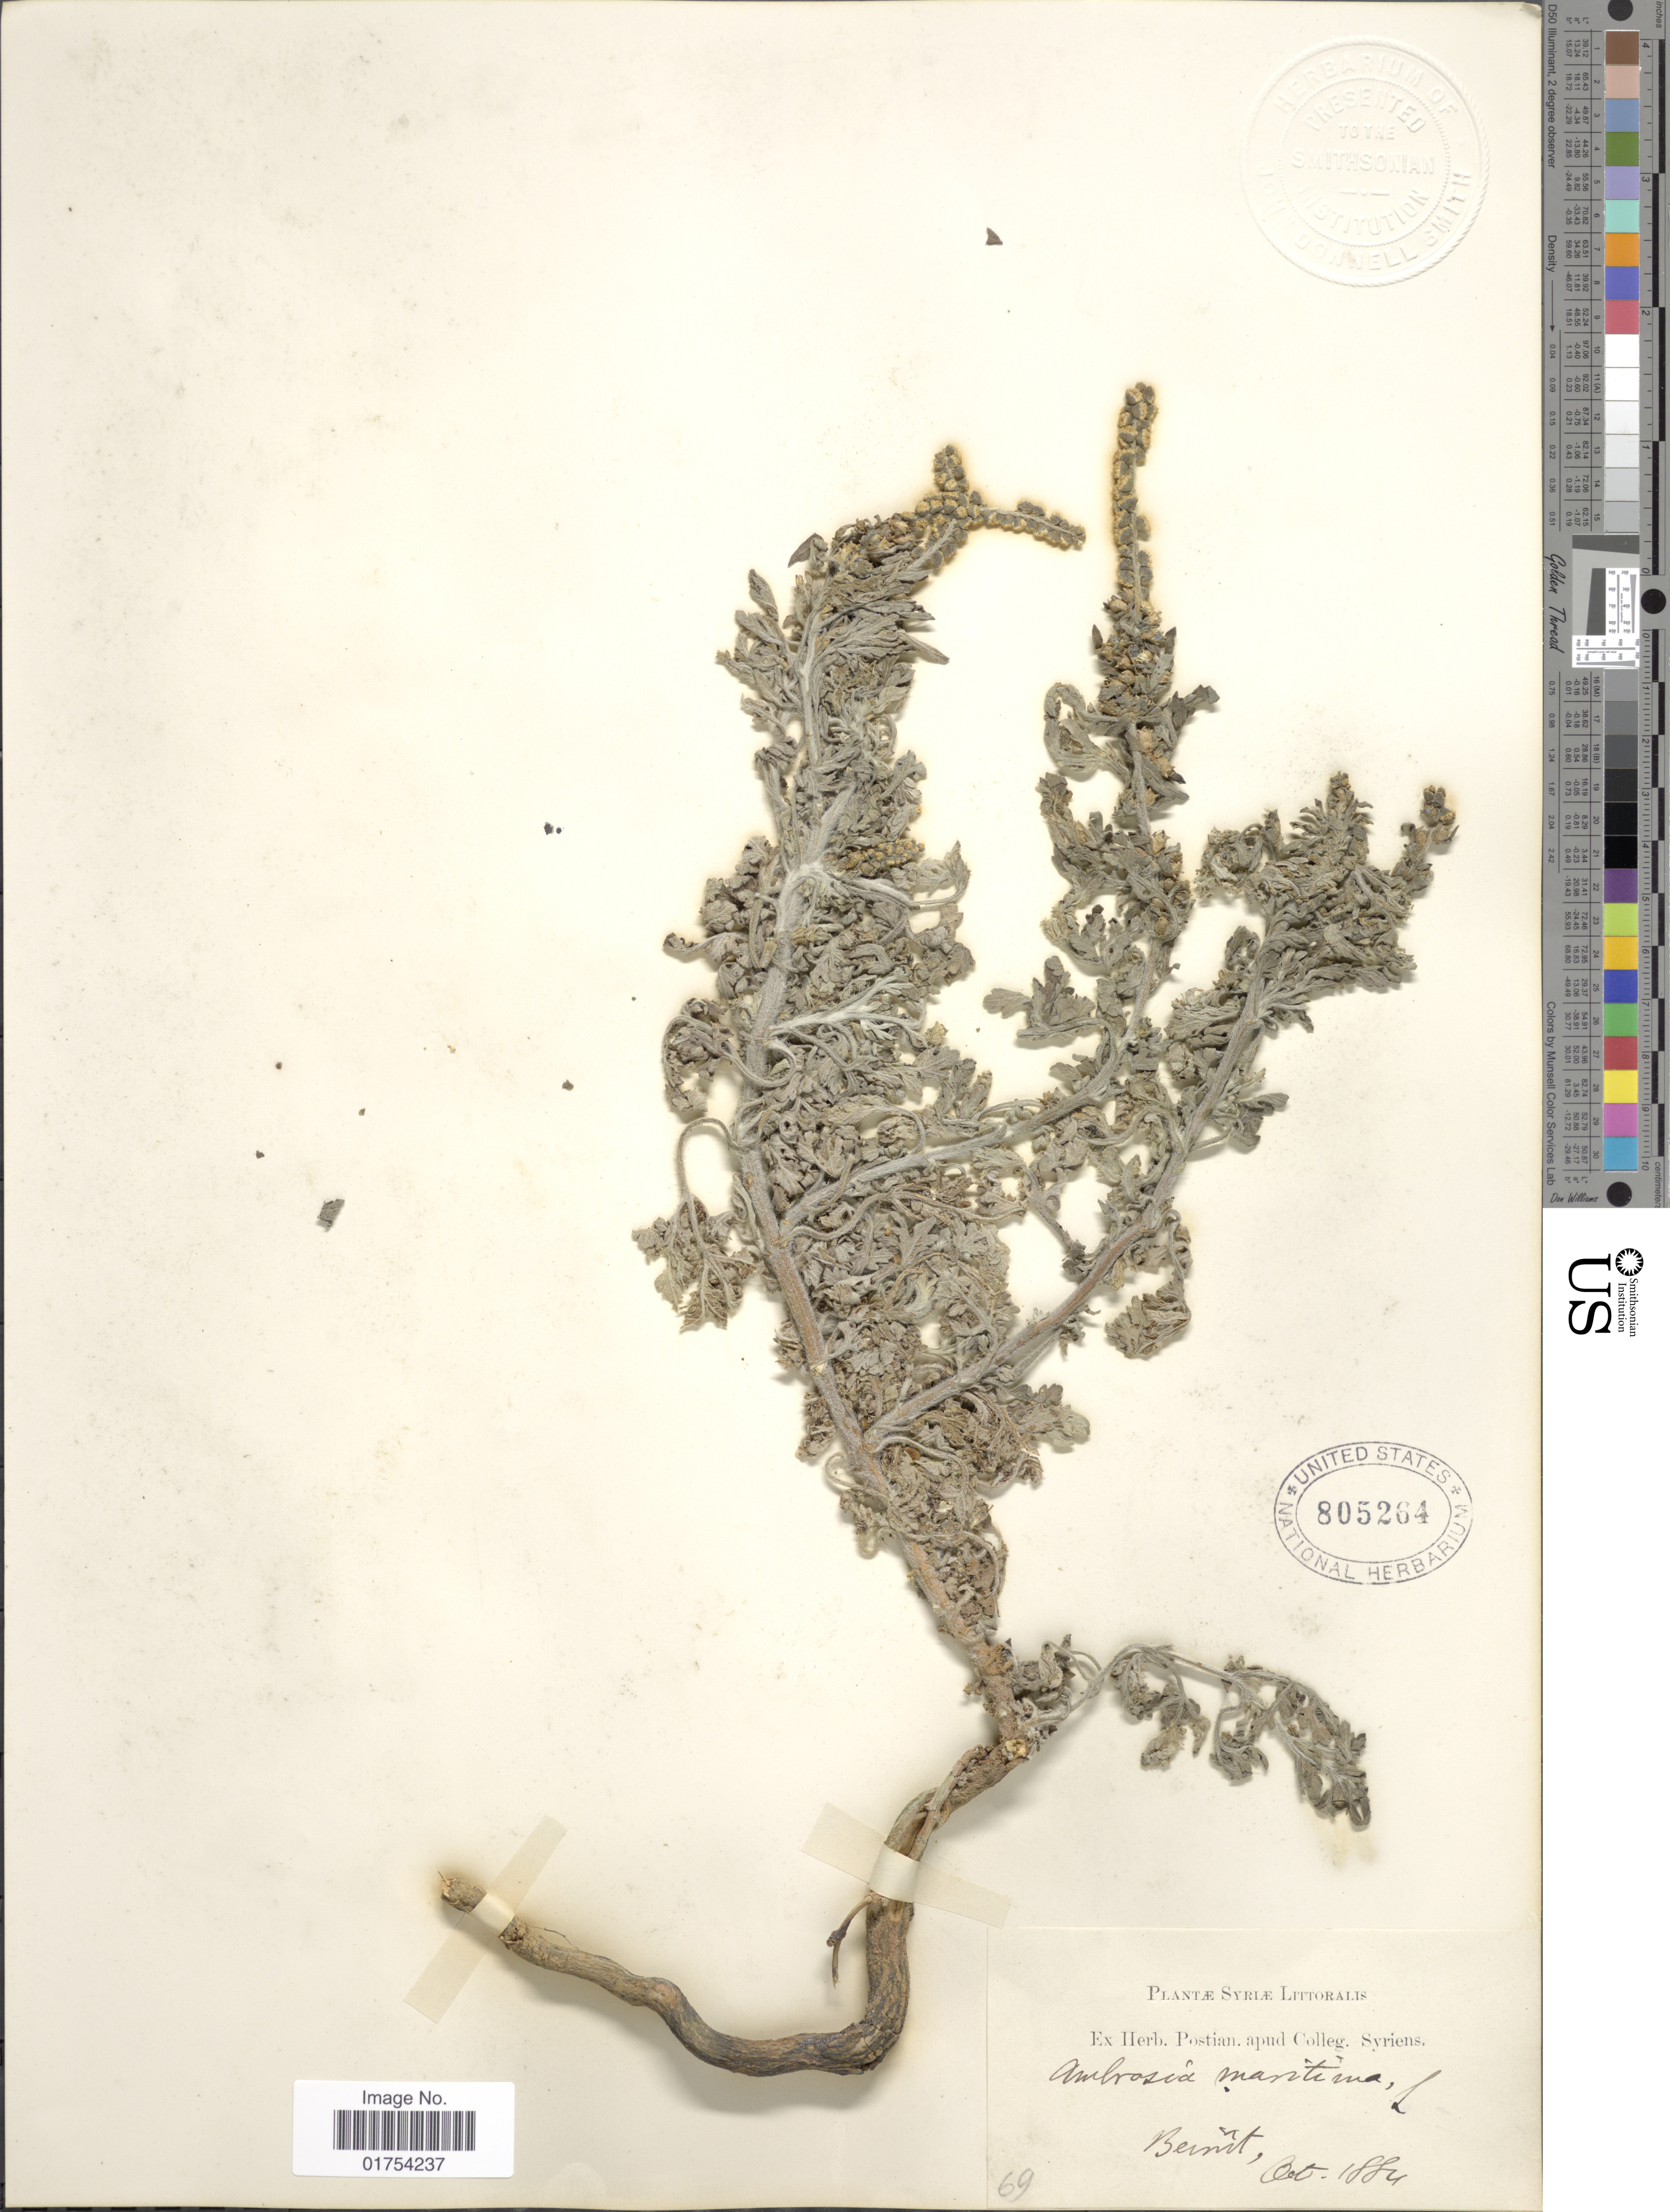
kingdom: Plantae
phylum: Tracheophyta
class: Magnoliopsida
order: Asterales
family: Asteraceae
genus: Ambrosia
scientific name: Ambrosia maritima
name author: L.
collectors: ex herb. Postian. apud Colleg. Syriens. Protest. USE "Fannie P. A. Shepard" (10308853) AS PRIMARY COLLECTOR INSTEAD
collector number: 69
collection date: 1884-10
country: Lebanon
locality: Beirut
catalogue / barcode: US 805264